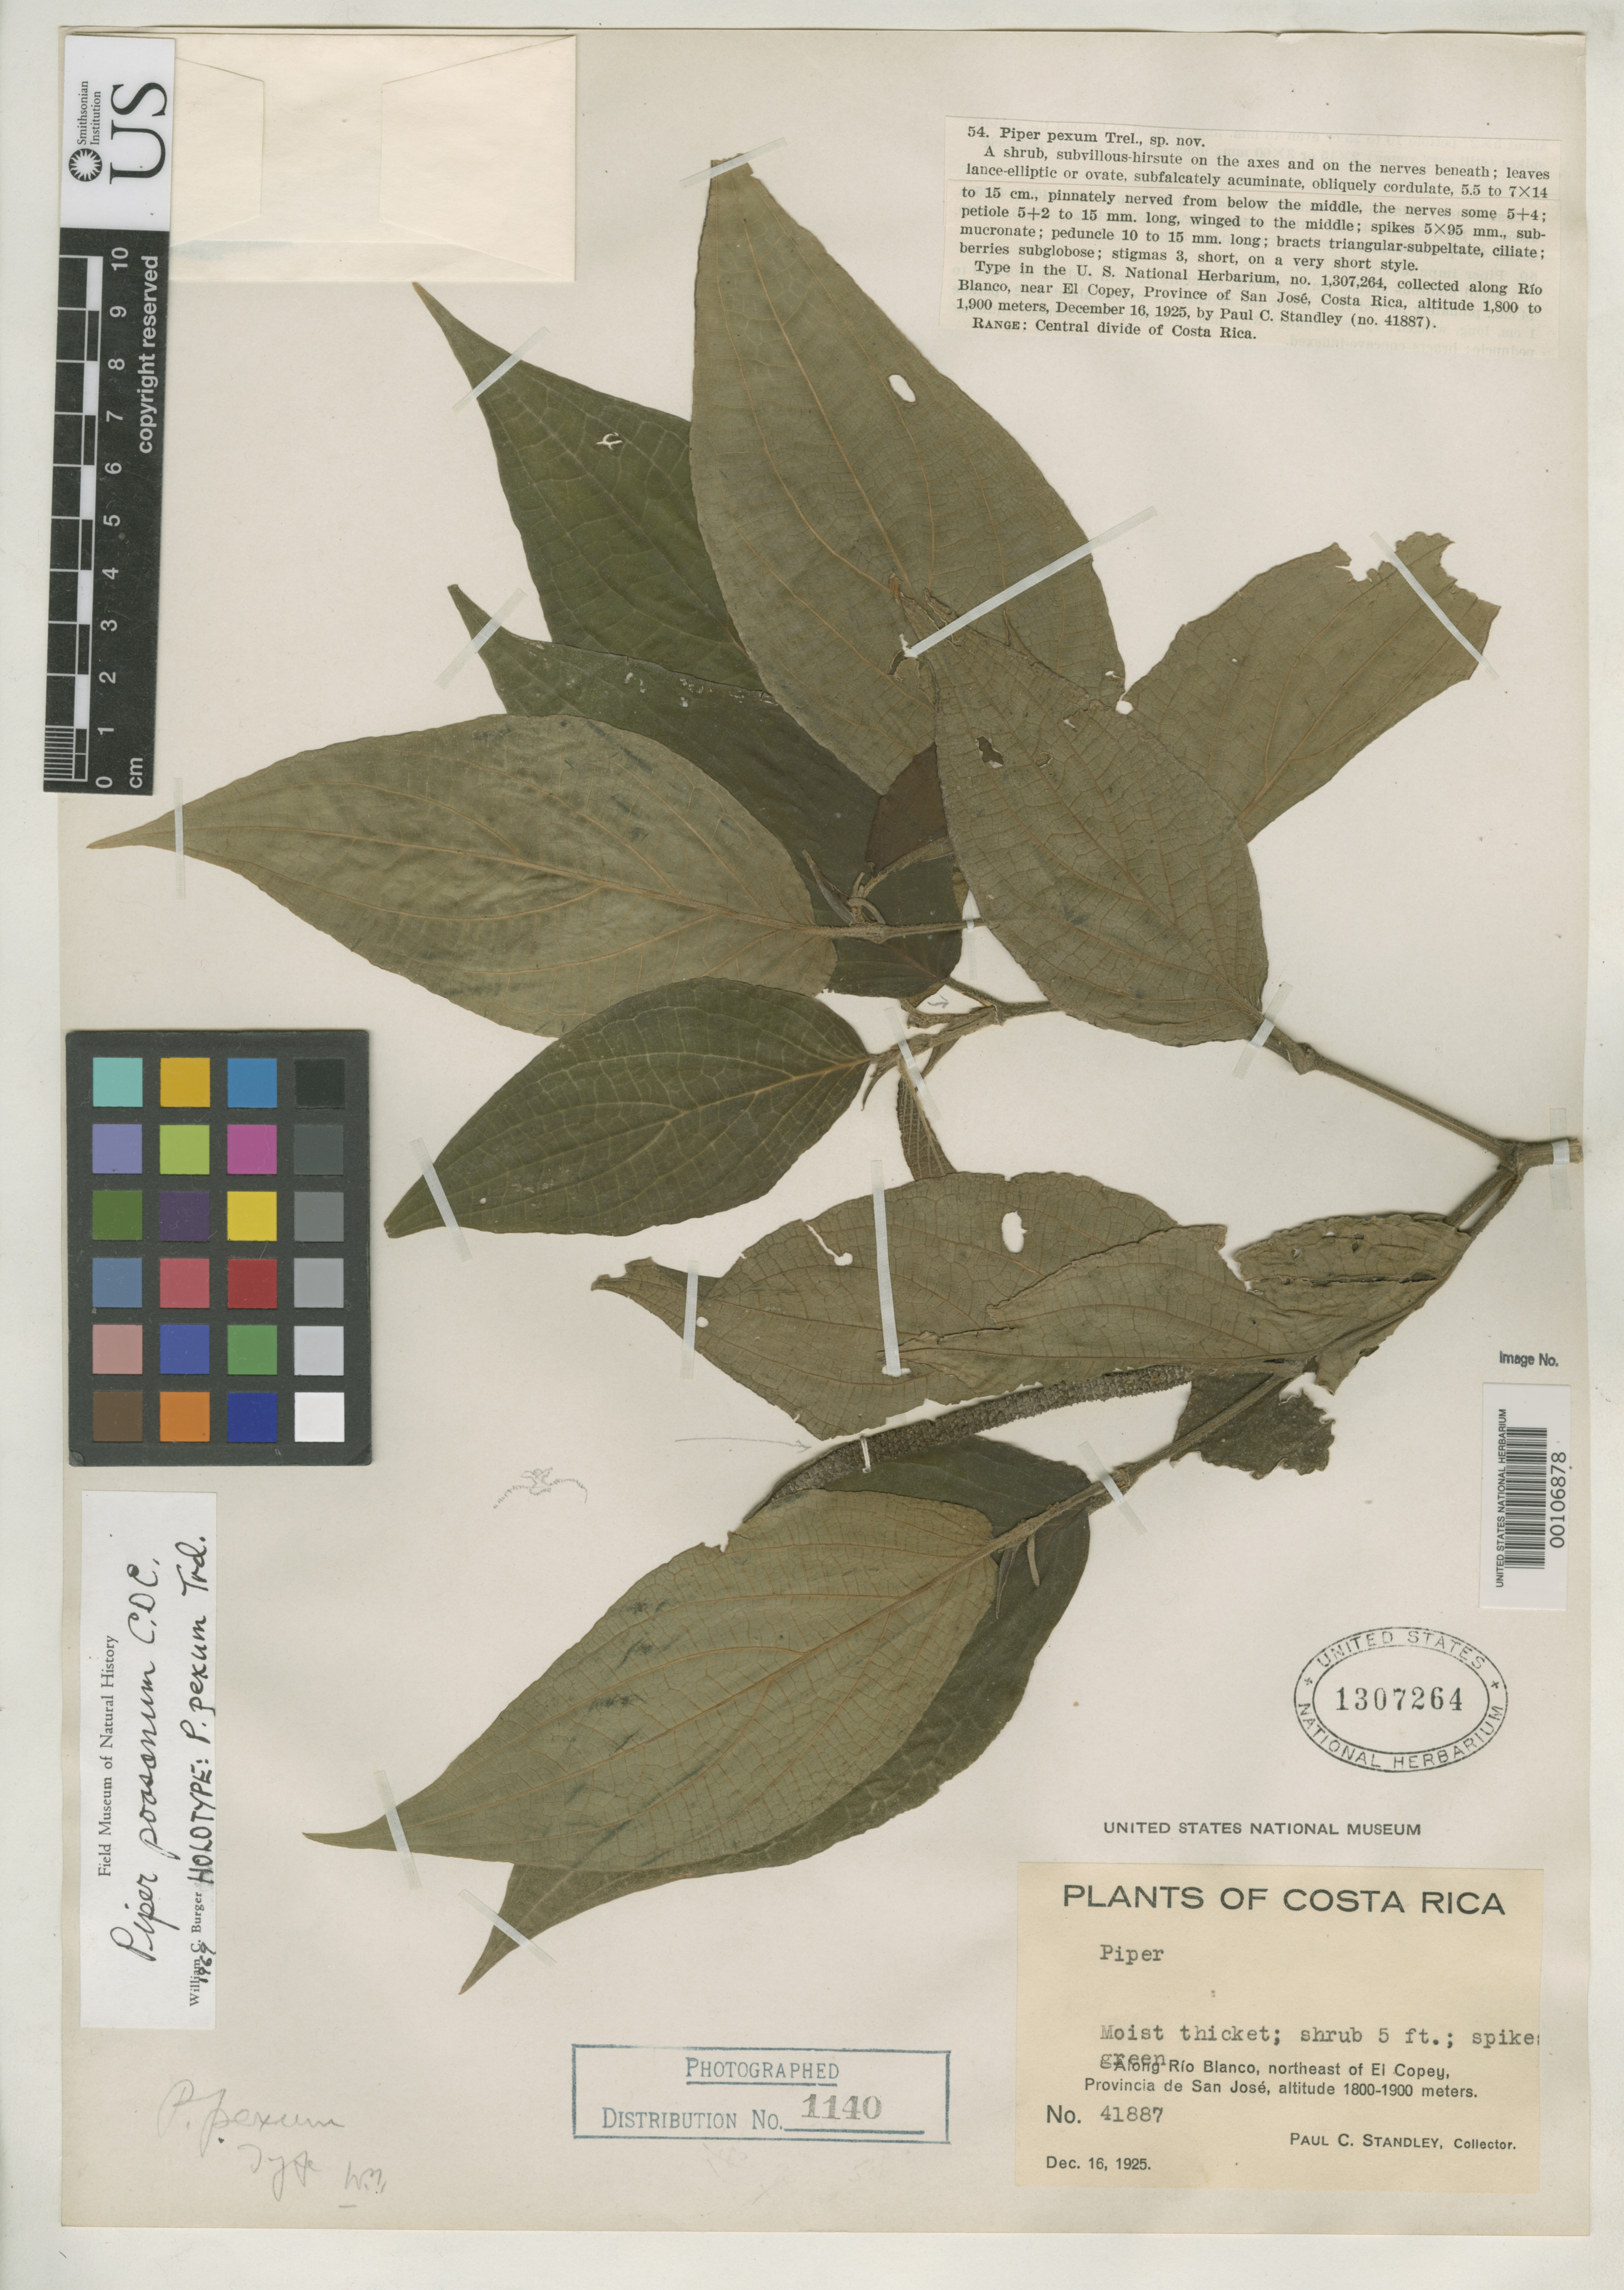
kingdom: Plantae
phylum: Tracheophyta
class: Magnoliopsida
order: Piperales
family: Piperaceae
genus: Piper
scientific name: Piper pexum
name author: Trel.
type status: Holotype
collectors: P. C. Standley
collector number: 41887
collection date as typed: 16 Dec 1925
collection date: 1925-12-16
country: Costa Rica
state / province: San José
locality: Rio Blanco, NE of El Copey.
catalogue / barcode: US 1307264